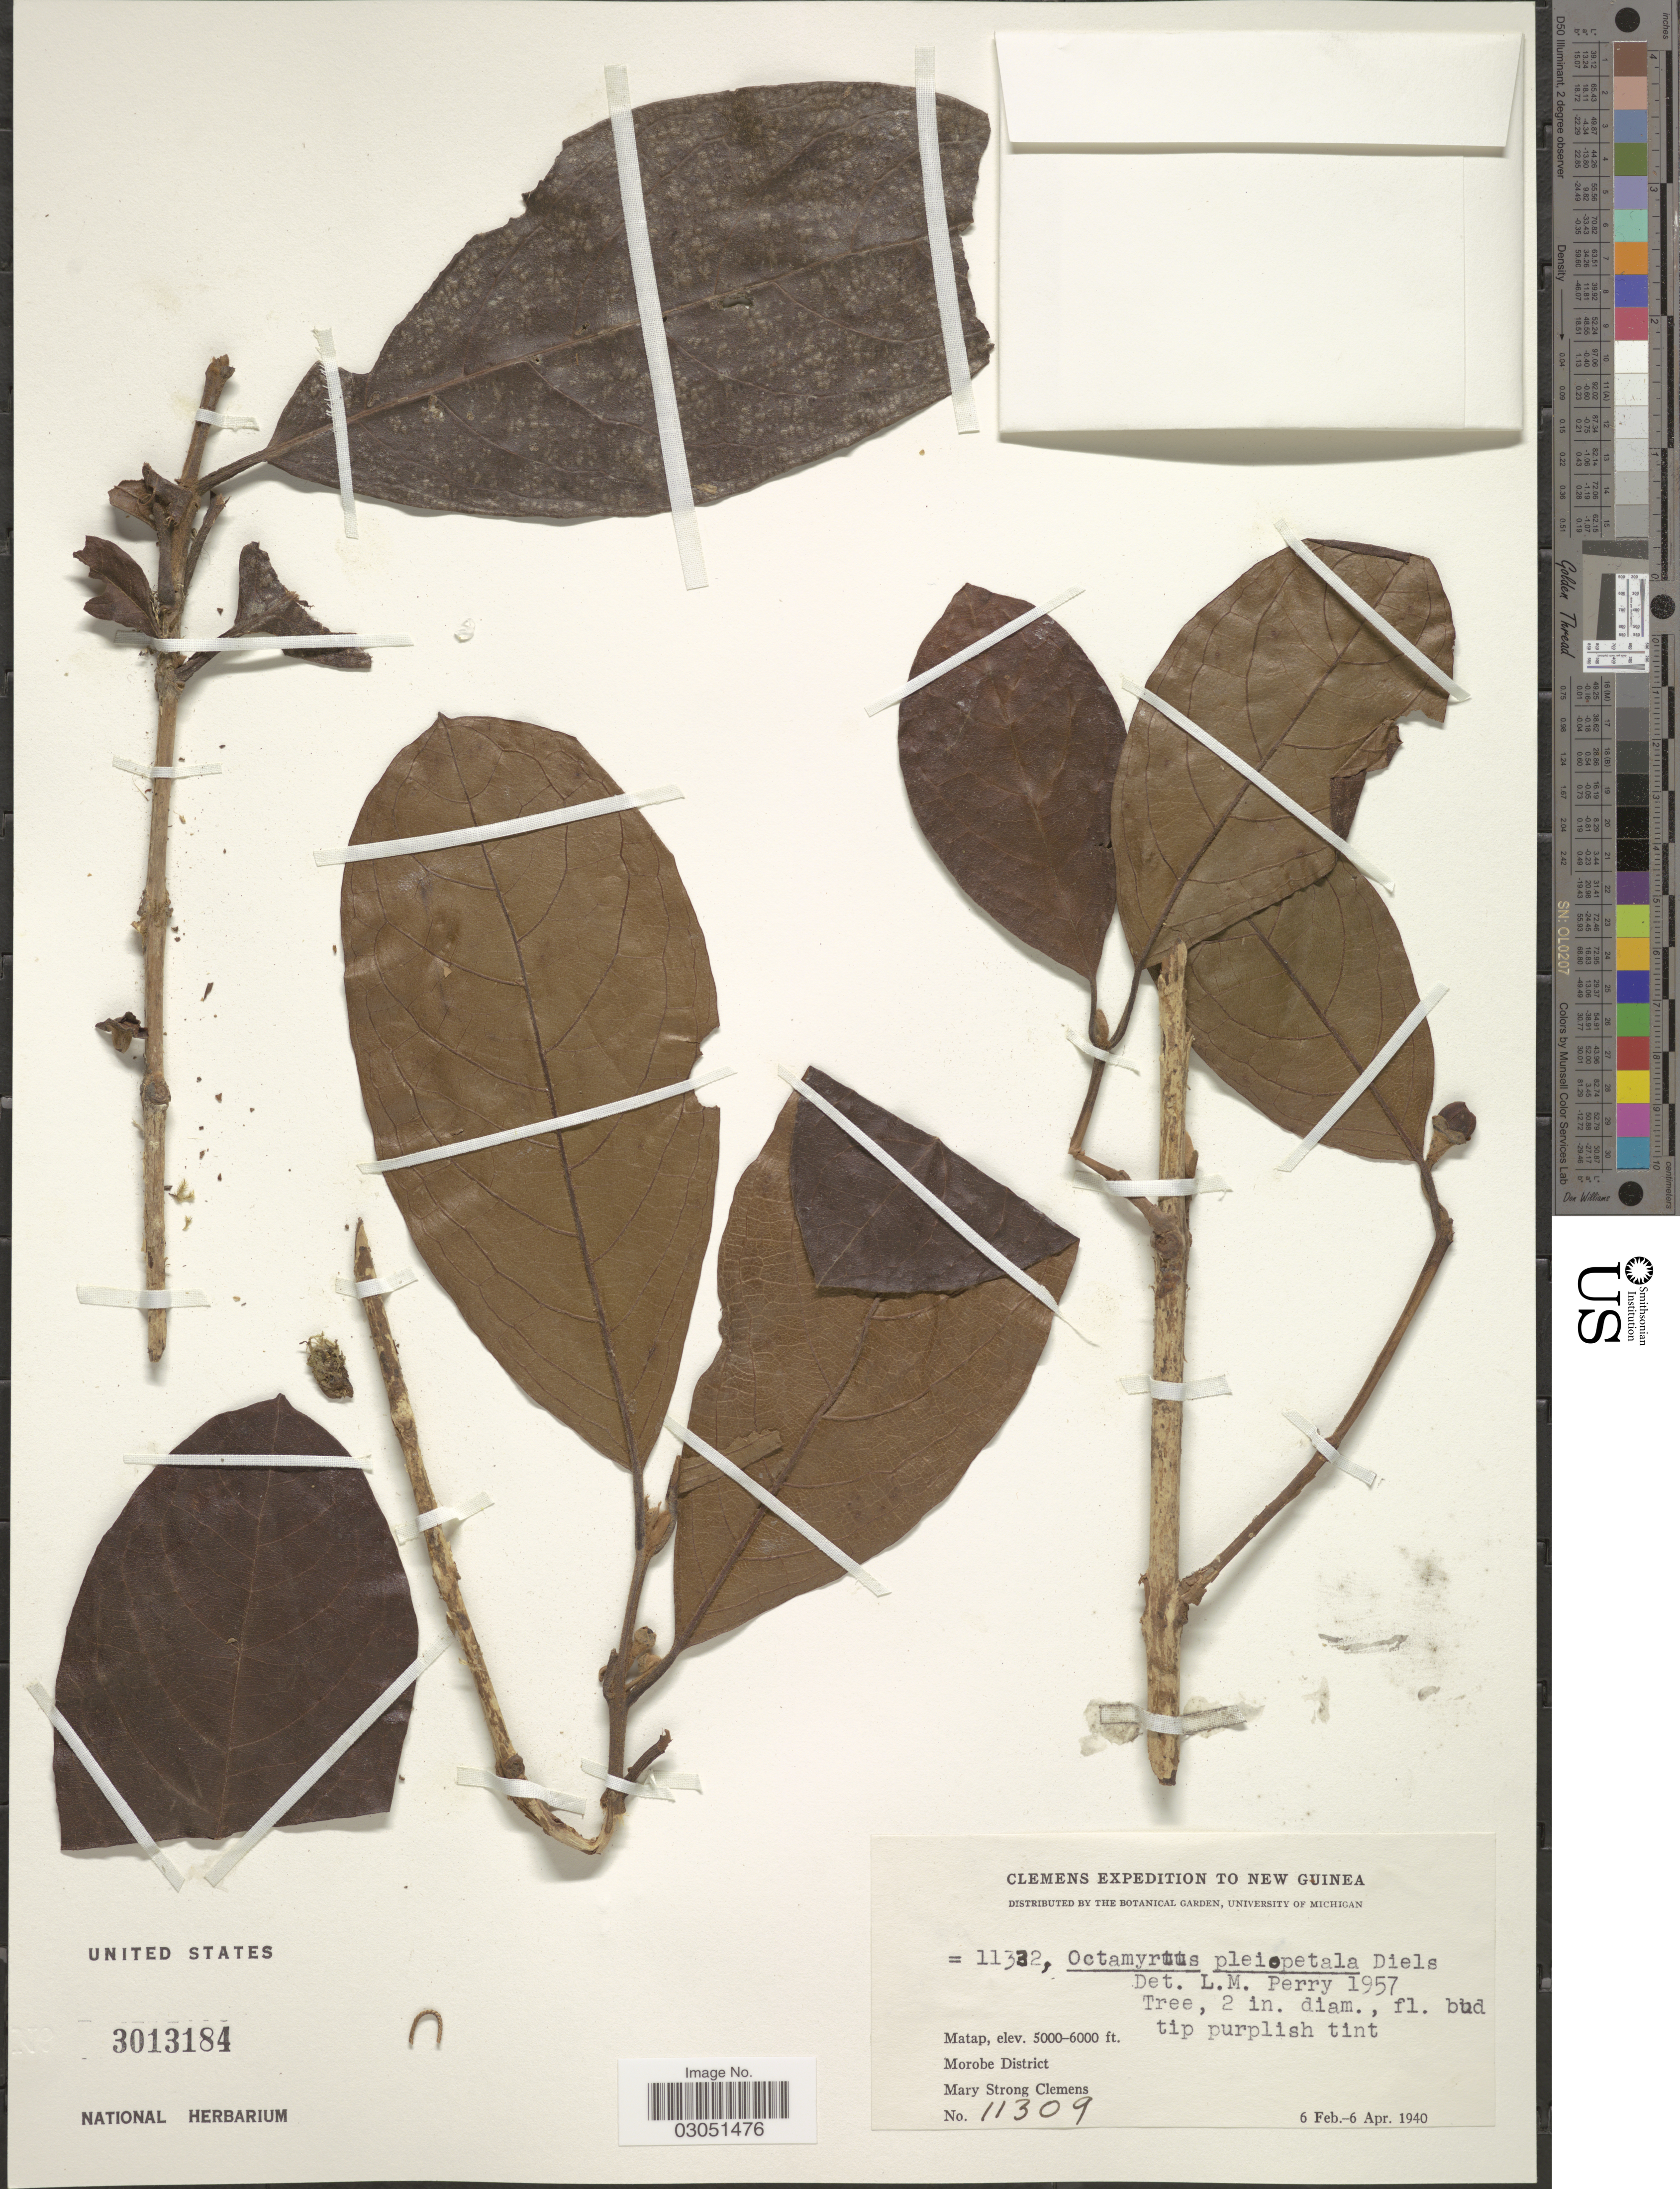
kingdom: Plantae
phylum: Tracheophyta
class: Magnoliopsida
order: Myrtales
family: Myrtaceae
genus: Octamyrtus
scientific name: Octamyrtus pleiopetala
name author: Diels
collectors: M. S. Clemens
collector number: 11309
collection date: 1940-02-06/1940-04-06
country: Papua New Guinea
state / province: Morobe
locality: New Guinea, Matap, Morobe District.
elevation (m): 1524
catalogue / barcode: US 3013184